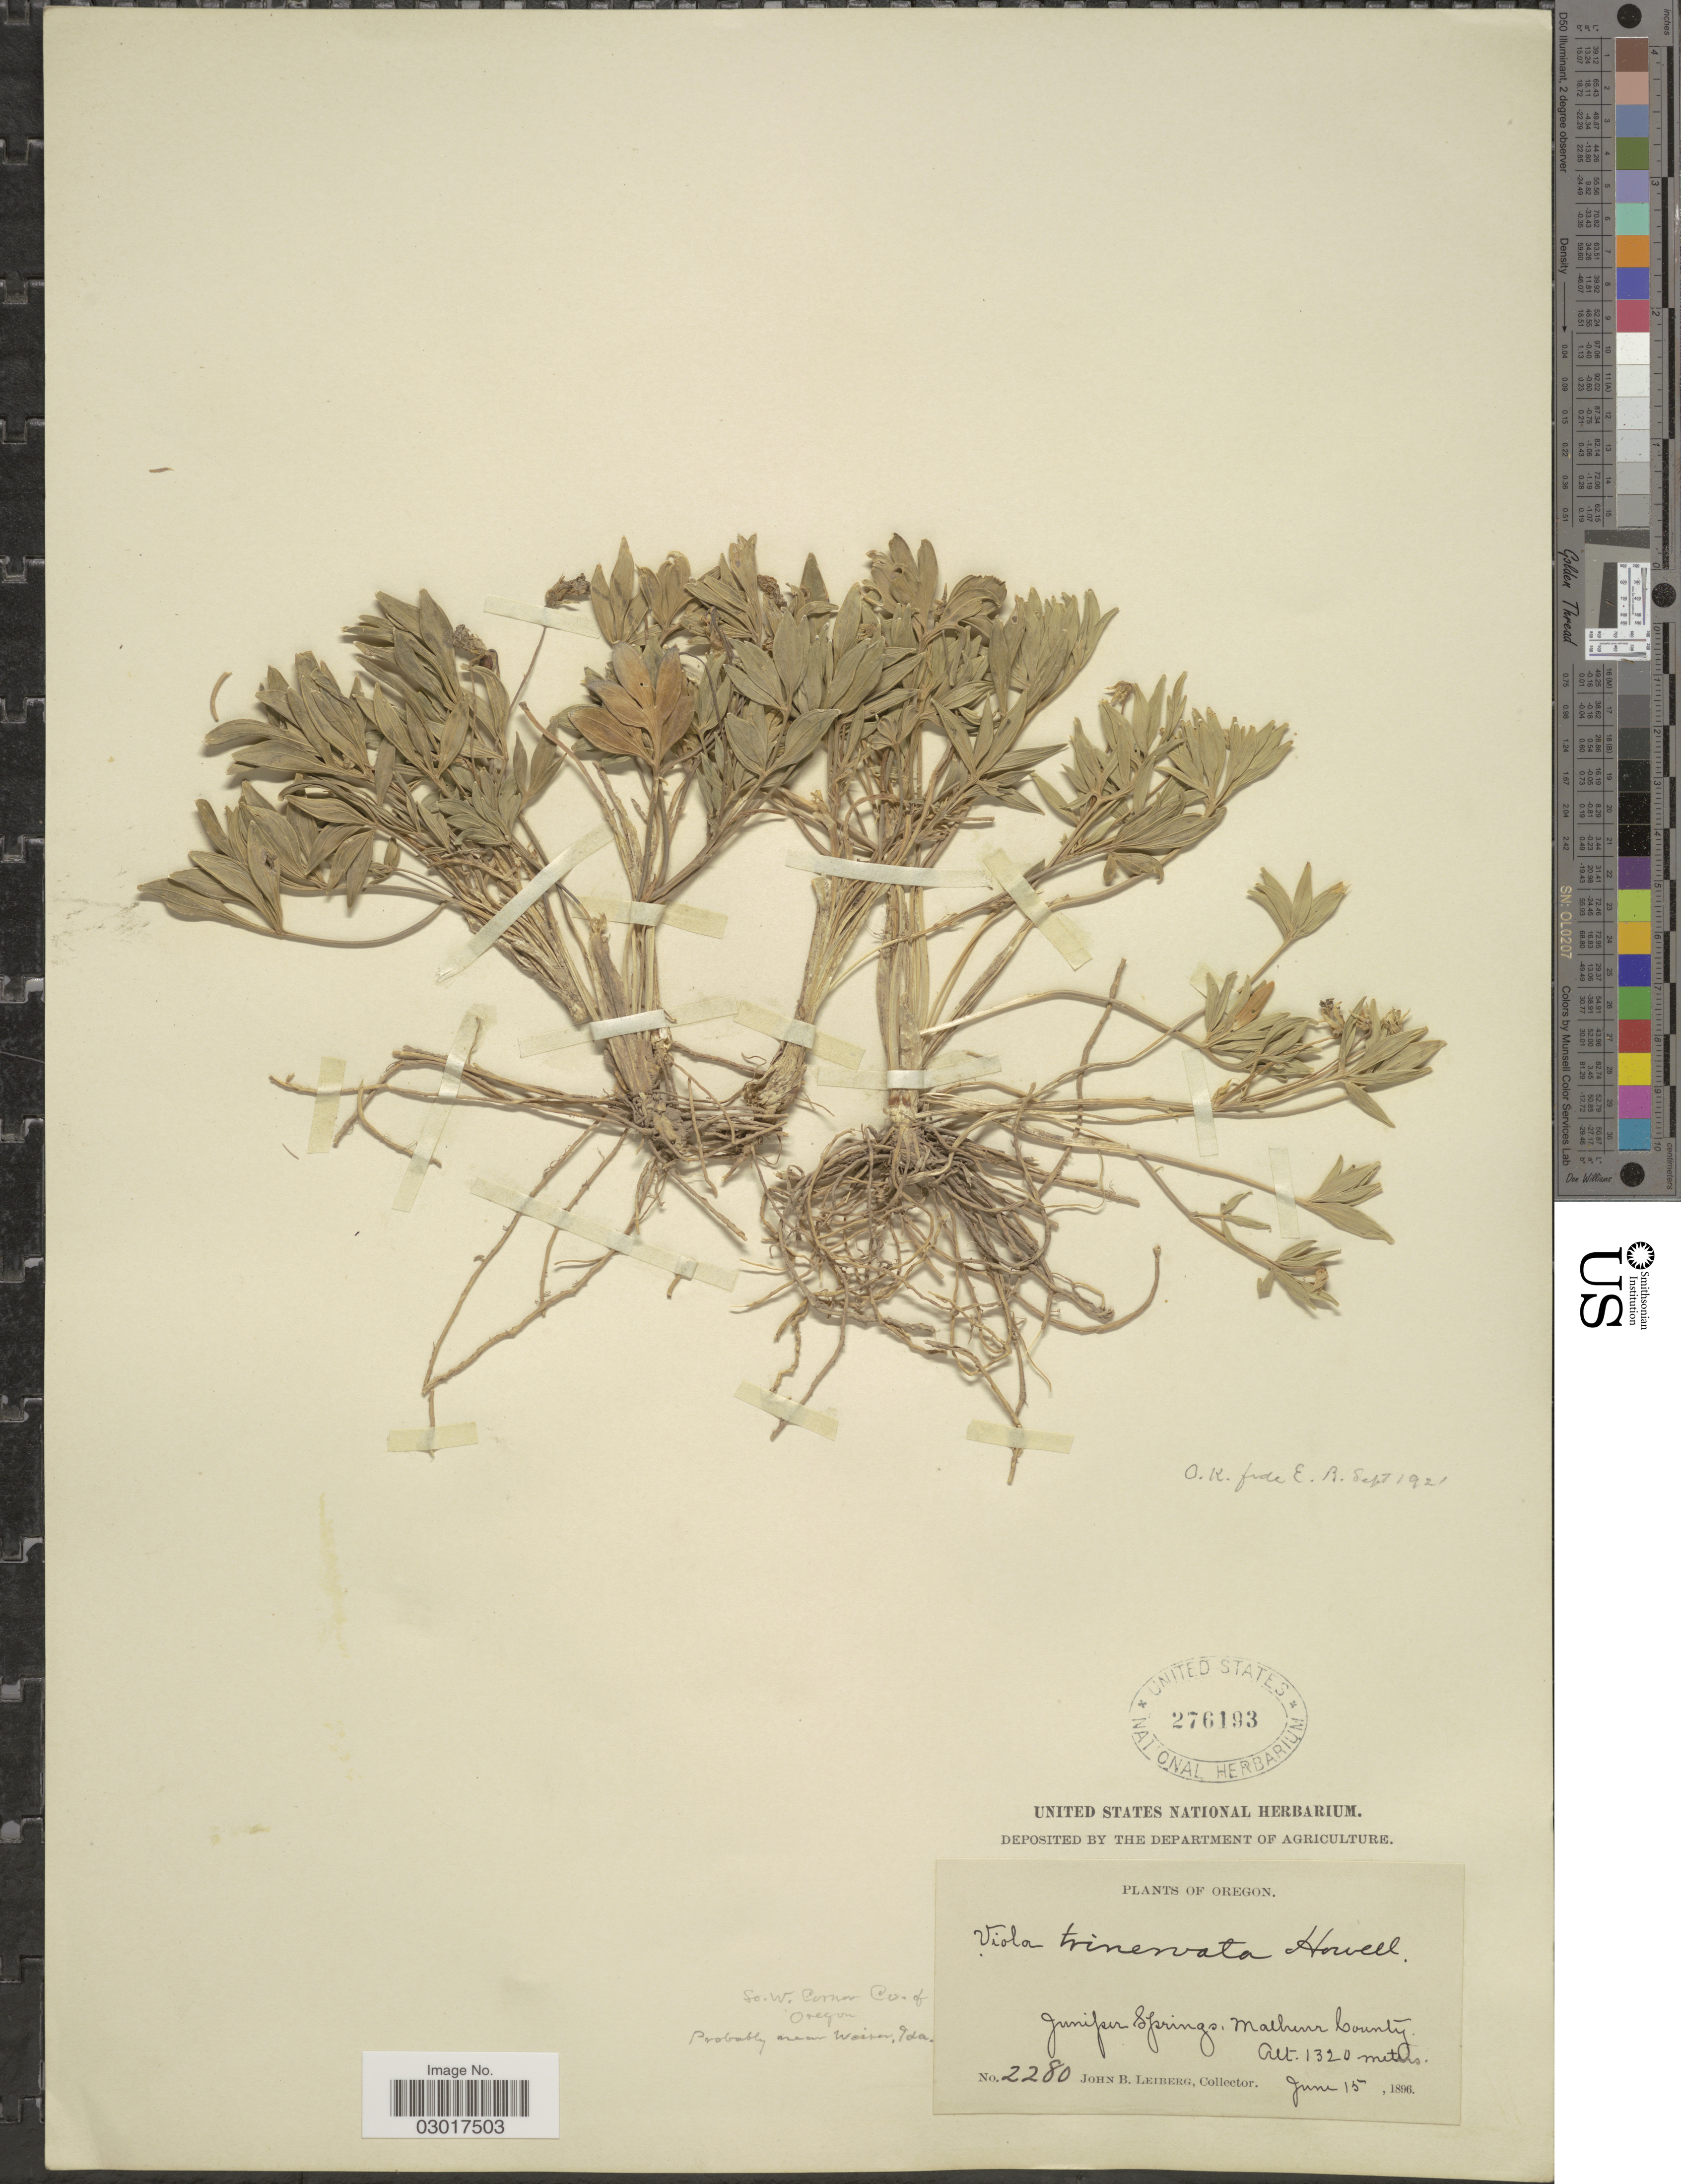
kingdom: Plantae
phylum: Tracheophyta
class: Magnoliopsida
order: Malpighiales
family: Violaceae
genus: Viola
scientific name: Viola trinervata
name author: (J.T. Howell) J.T. Howell ex A. Gray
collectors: J. B. Leiberg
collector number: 2280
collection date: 1896-06-15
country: United States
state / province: Oregon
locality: Juniper Springs, Malheur County.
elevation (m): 1320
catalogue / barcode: US 276193